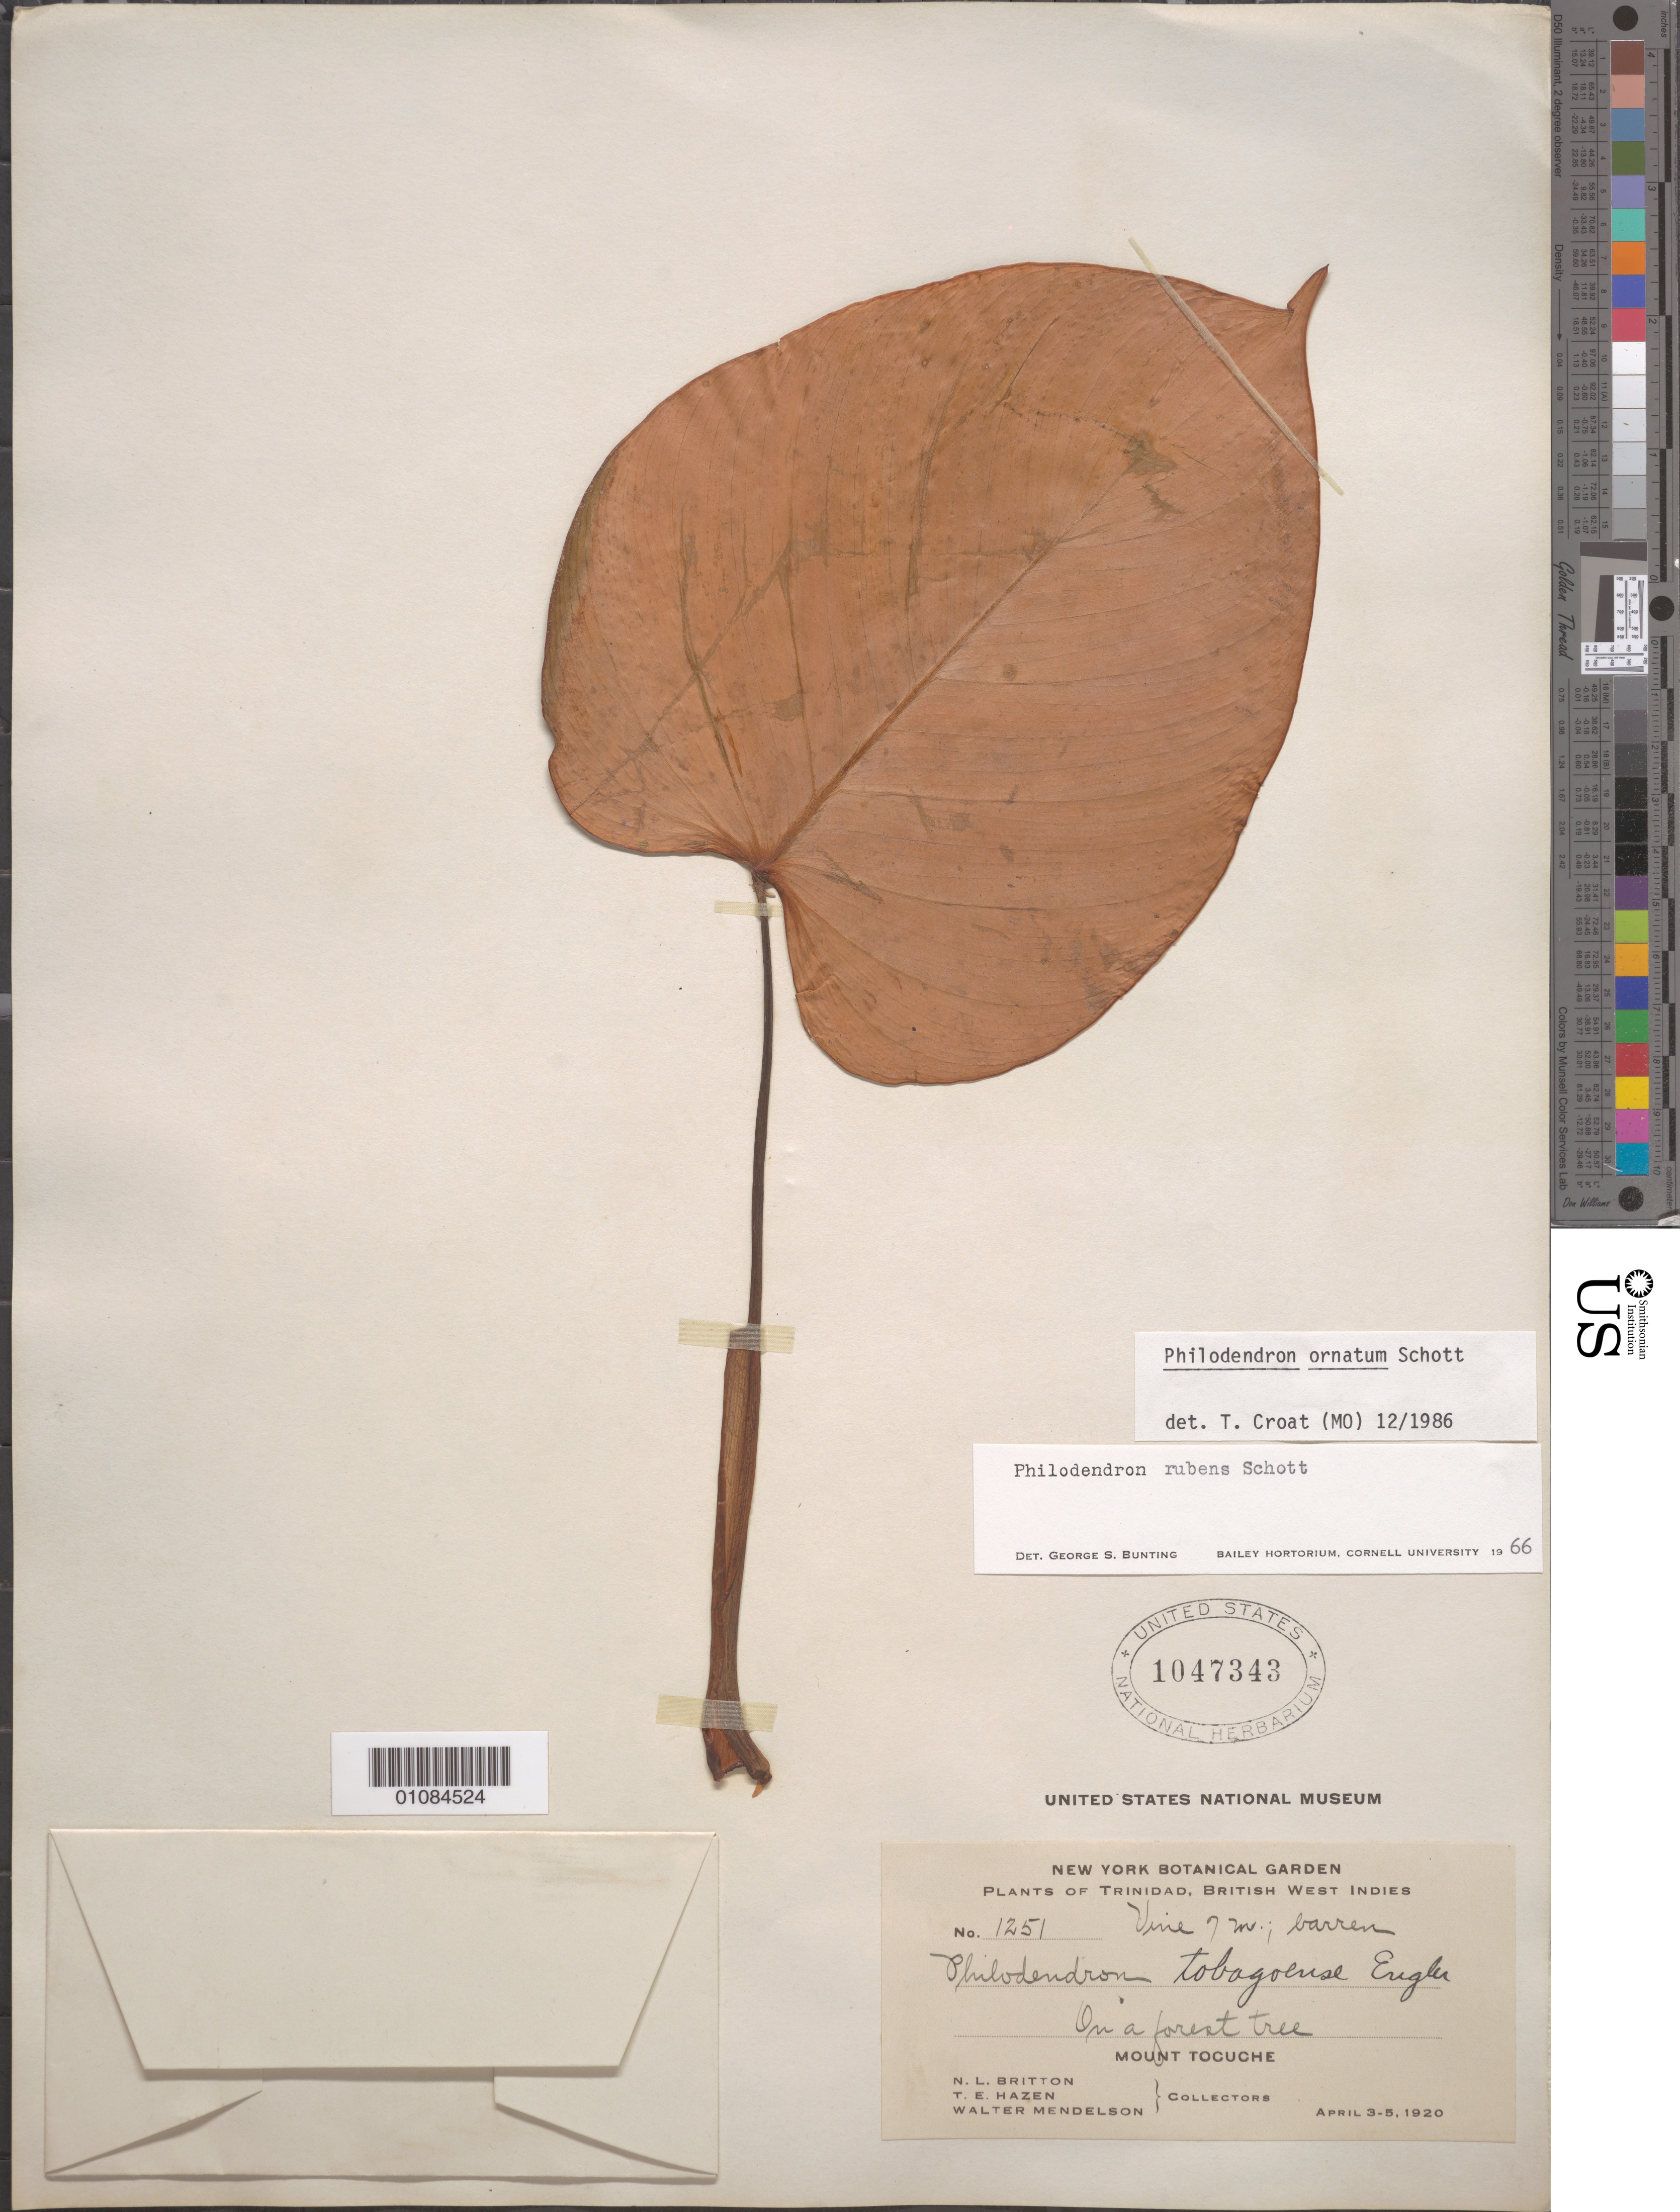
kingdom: Plantae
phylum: Tracheophyta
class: Liliopsida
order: Alismatales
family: Araceae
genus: Philodendron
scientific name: Philodendron ornatum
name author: Schott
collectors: N. Britton, T. E. Hazen & W. Mendelson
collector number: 1251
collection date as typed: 03 Apr 1920 to 05 Apr 1920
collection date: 1920-04-03/1920-04-05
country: Trinidad and Tobago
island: Trinidad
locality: Mount Tocuche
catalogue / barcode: US 1047343